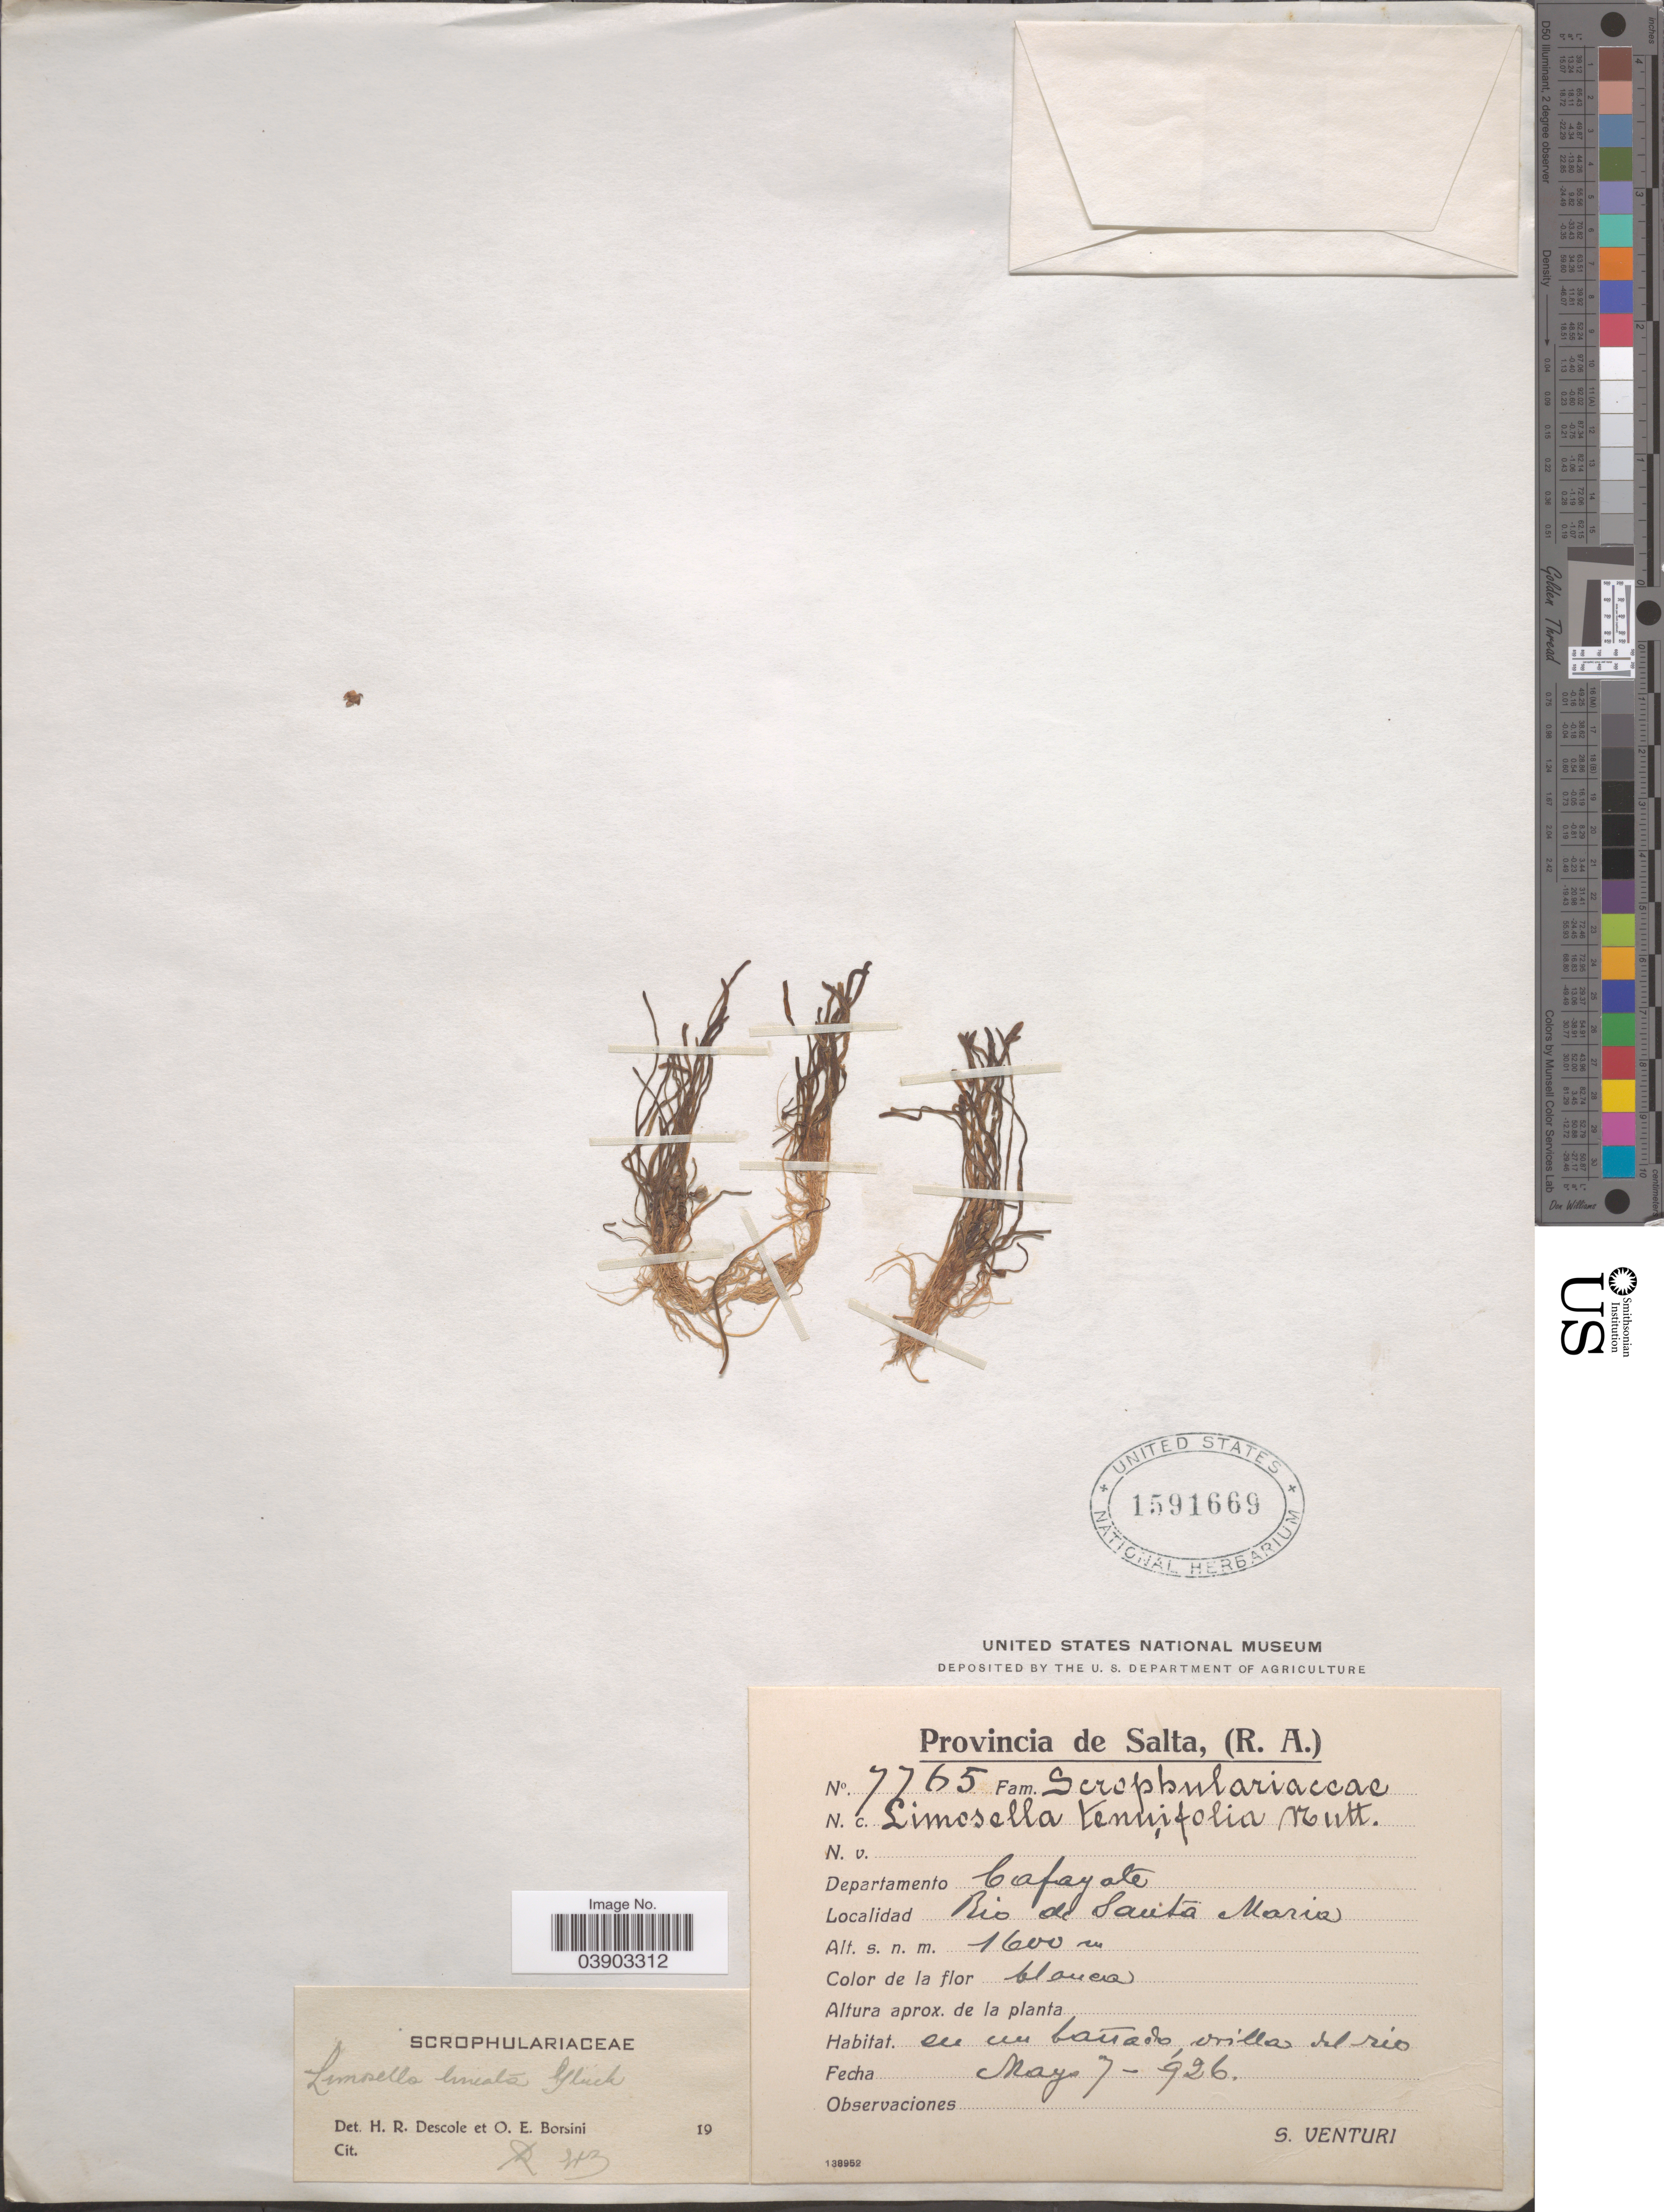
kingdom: Plantae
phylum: Tracheophyta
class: Magnoliopsida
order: Lamiales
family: Scrophulariaceae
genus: Limosella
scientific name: Limosella subulata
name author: E. Ives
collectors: S. Venturi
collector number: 7765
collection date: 1926-05-07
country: Argentina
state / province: Salta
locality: Departamento Cafayate. Rio de Santa Maria.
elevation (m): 1600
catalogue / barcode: US 1591669